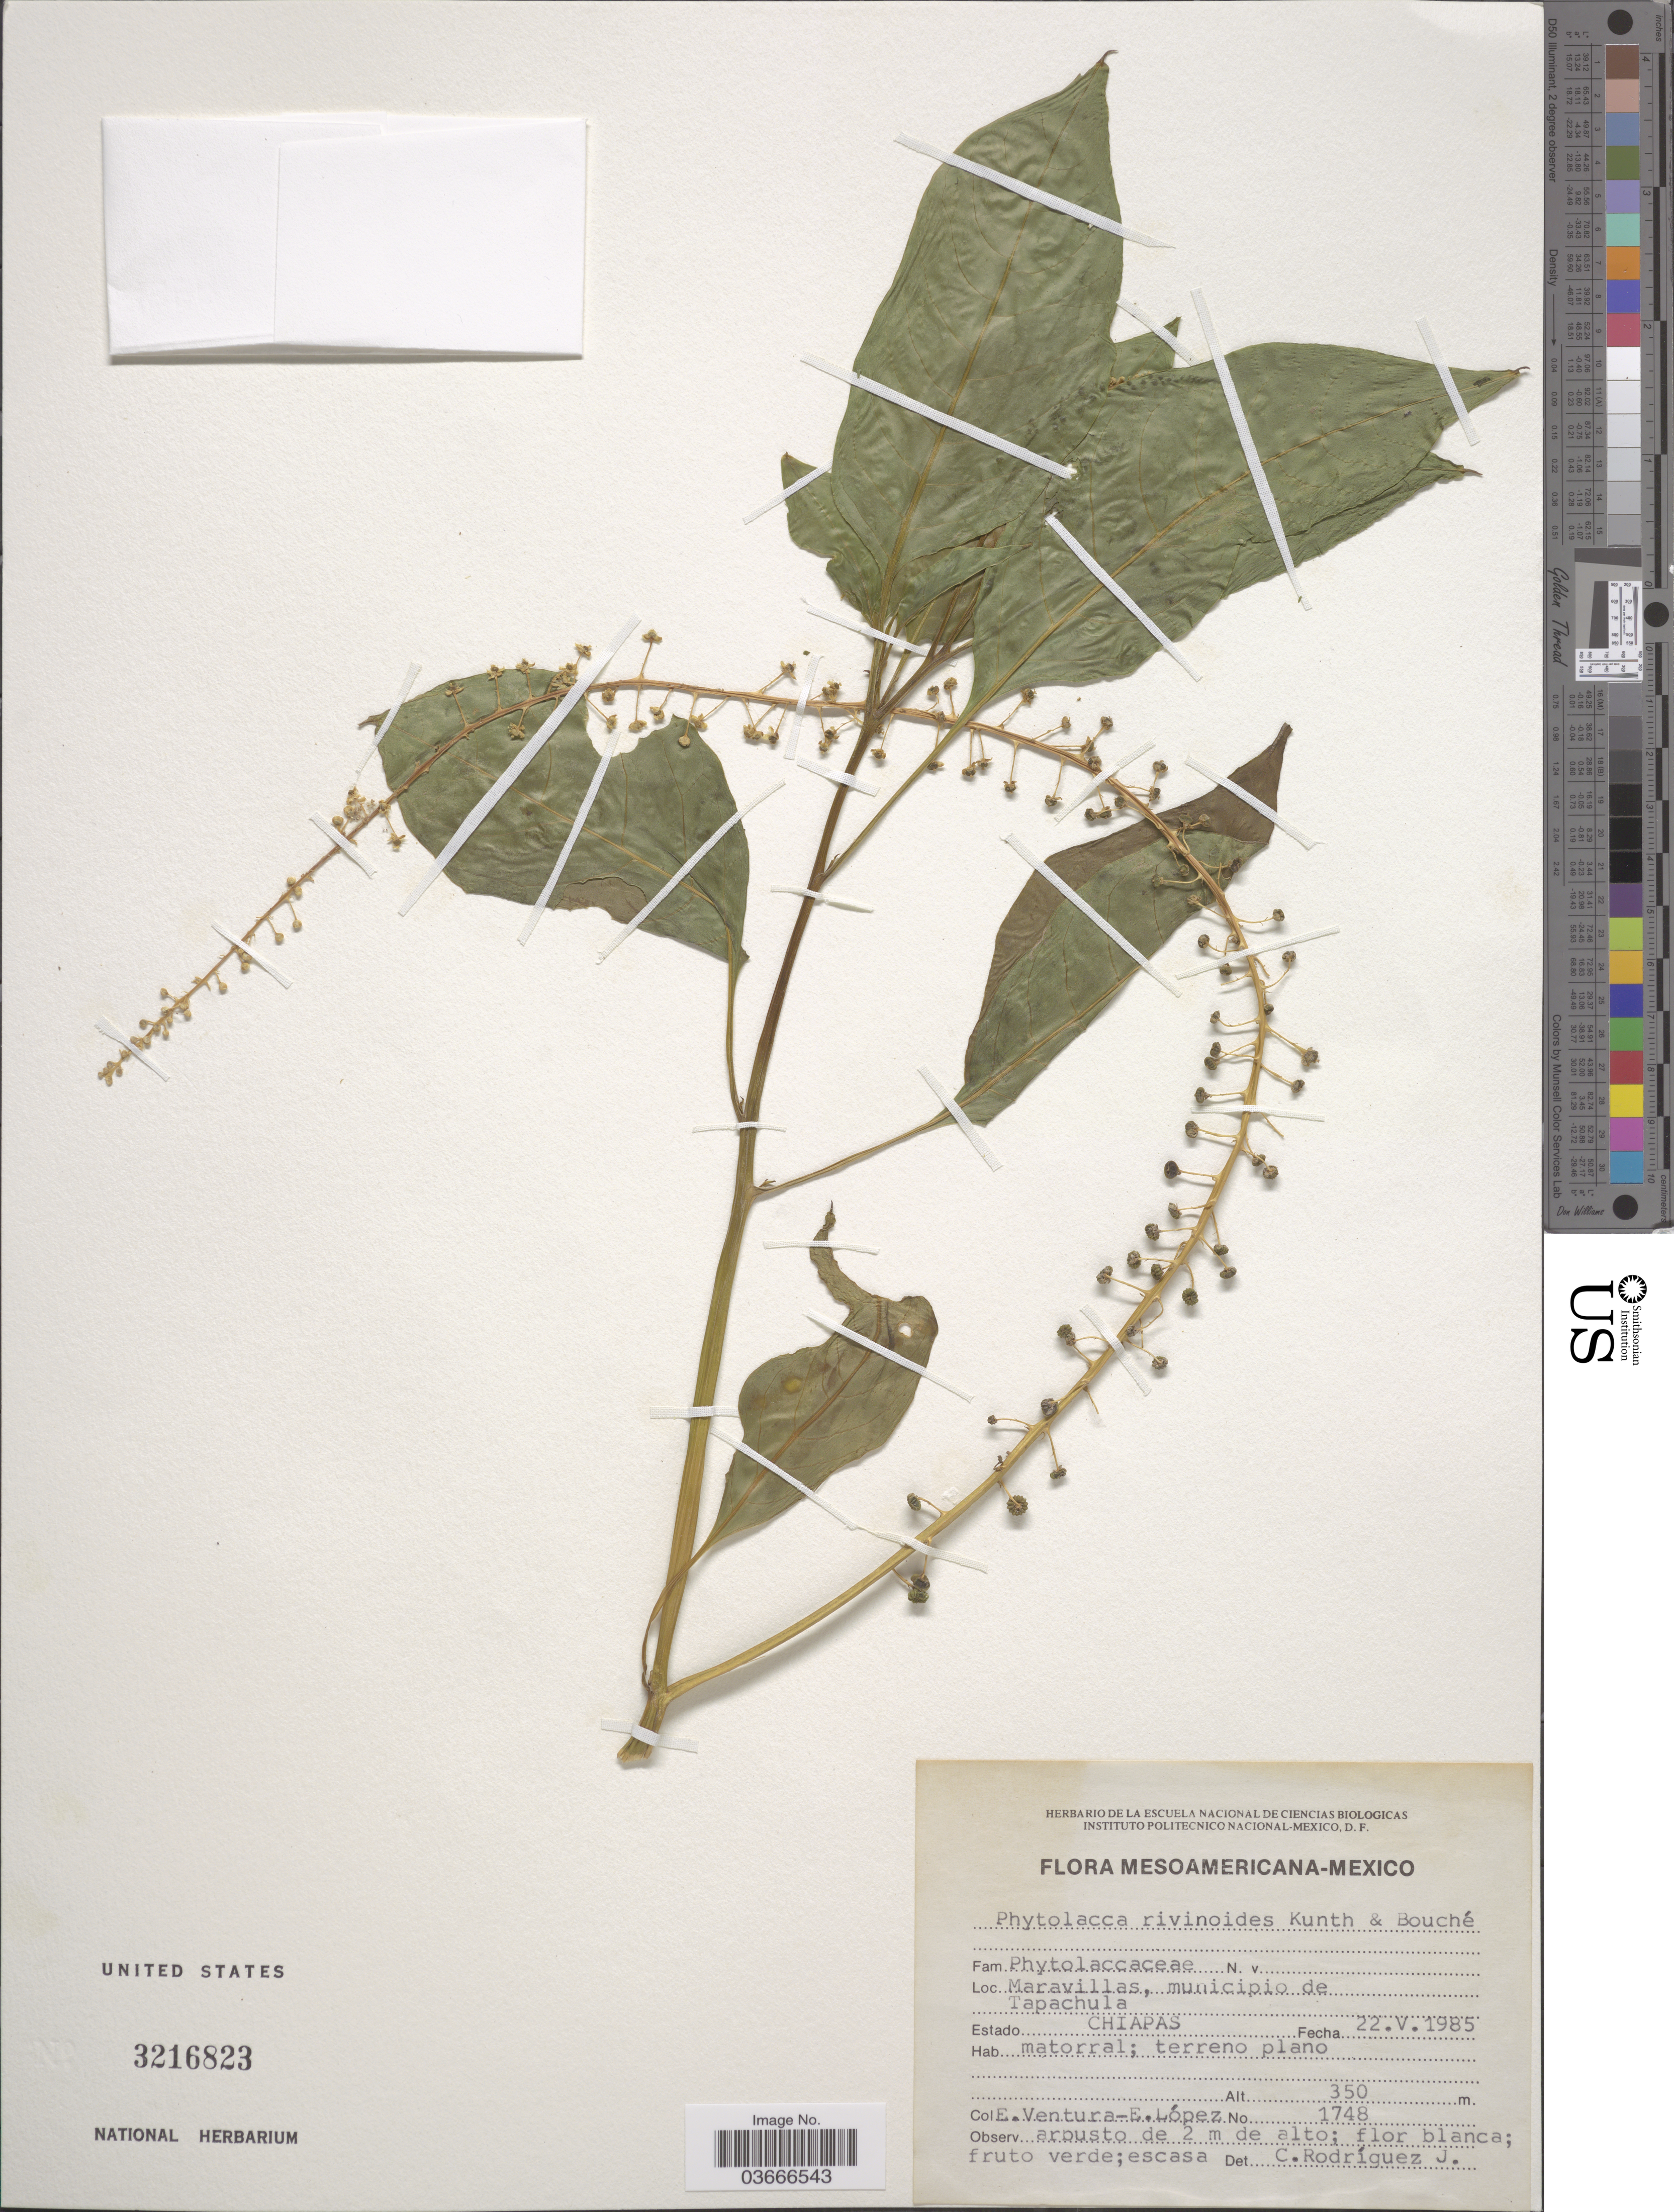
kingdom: Plantae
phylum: Tracheophyta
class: Magnoliopsida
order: Caryophyllales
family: Phytolaccaceae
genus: Phytolacca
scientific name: Phytolacca rivinoides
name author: Kunth & C.D. Bouché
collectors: E. Ventura & E. López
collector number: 1748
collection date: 1985-05-22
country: Mexico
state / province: Chiapas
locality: Maravillas, municipio de Tapachula.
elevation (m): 350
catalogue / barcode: US 3216823